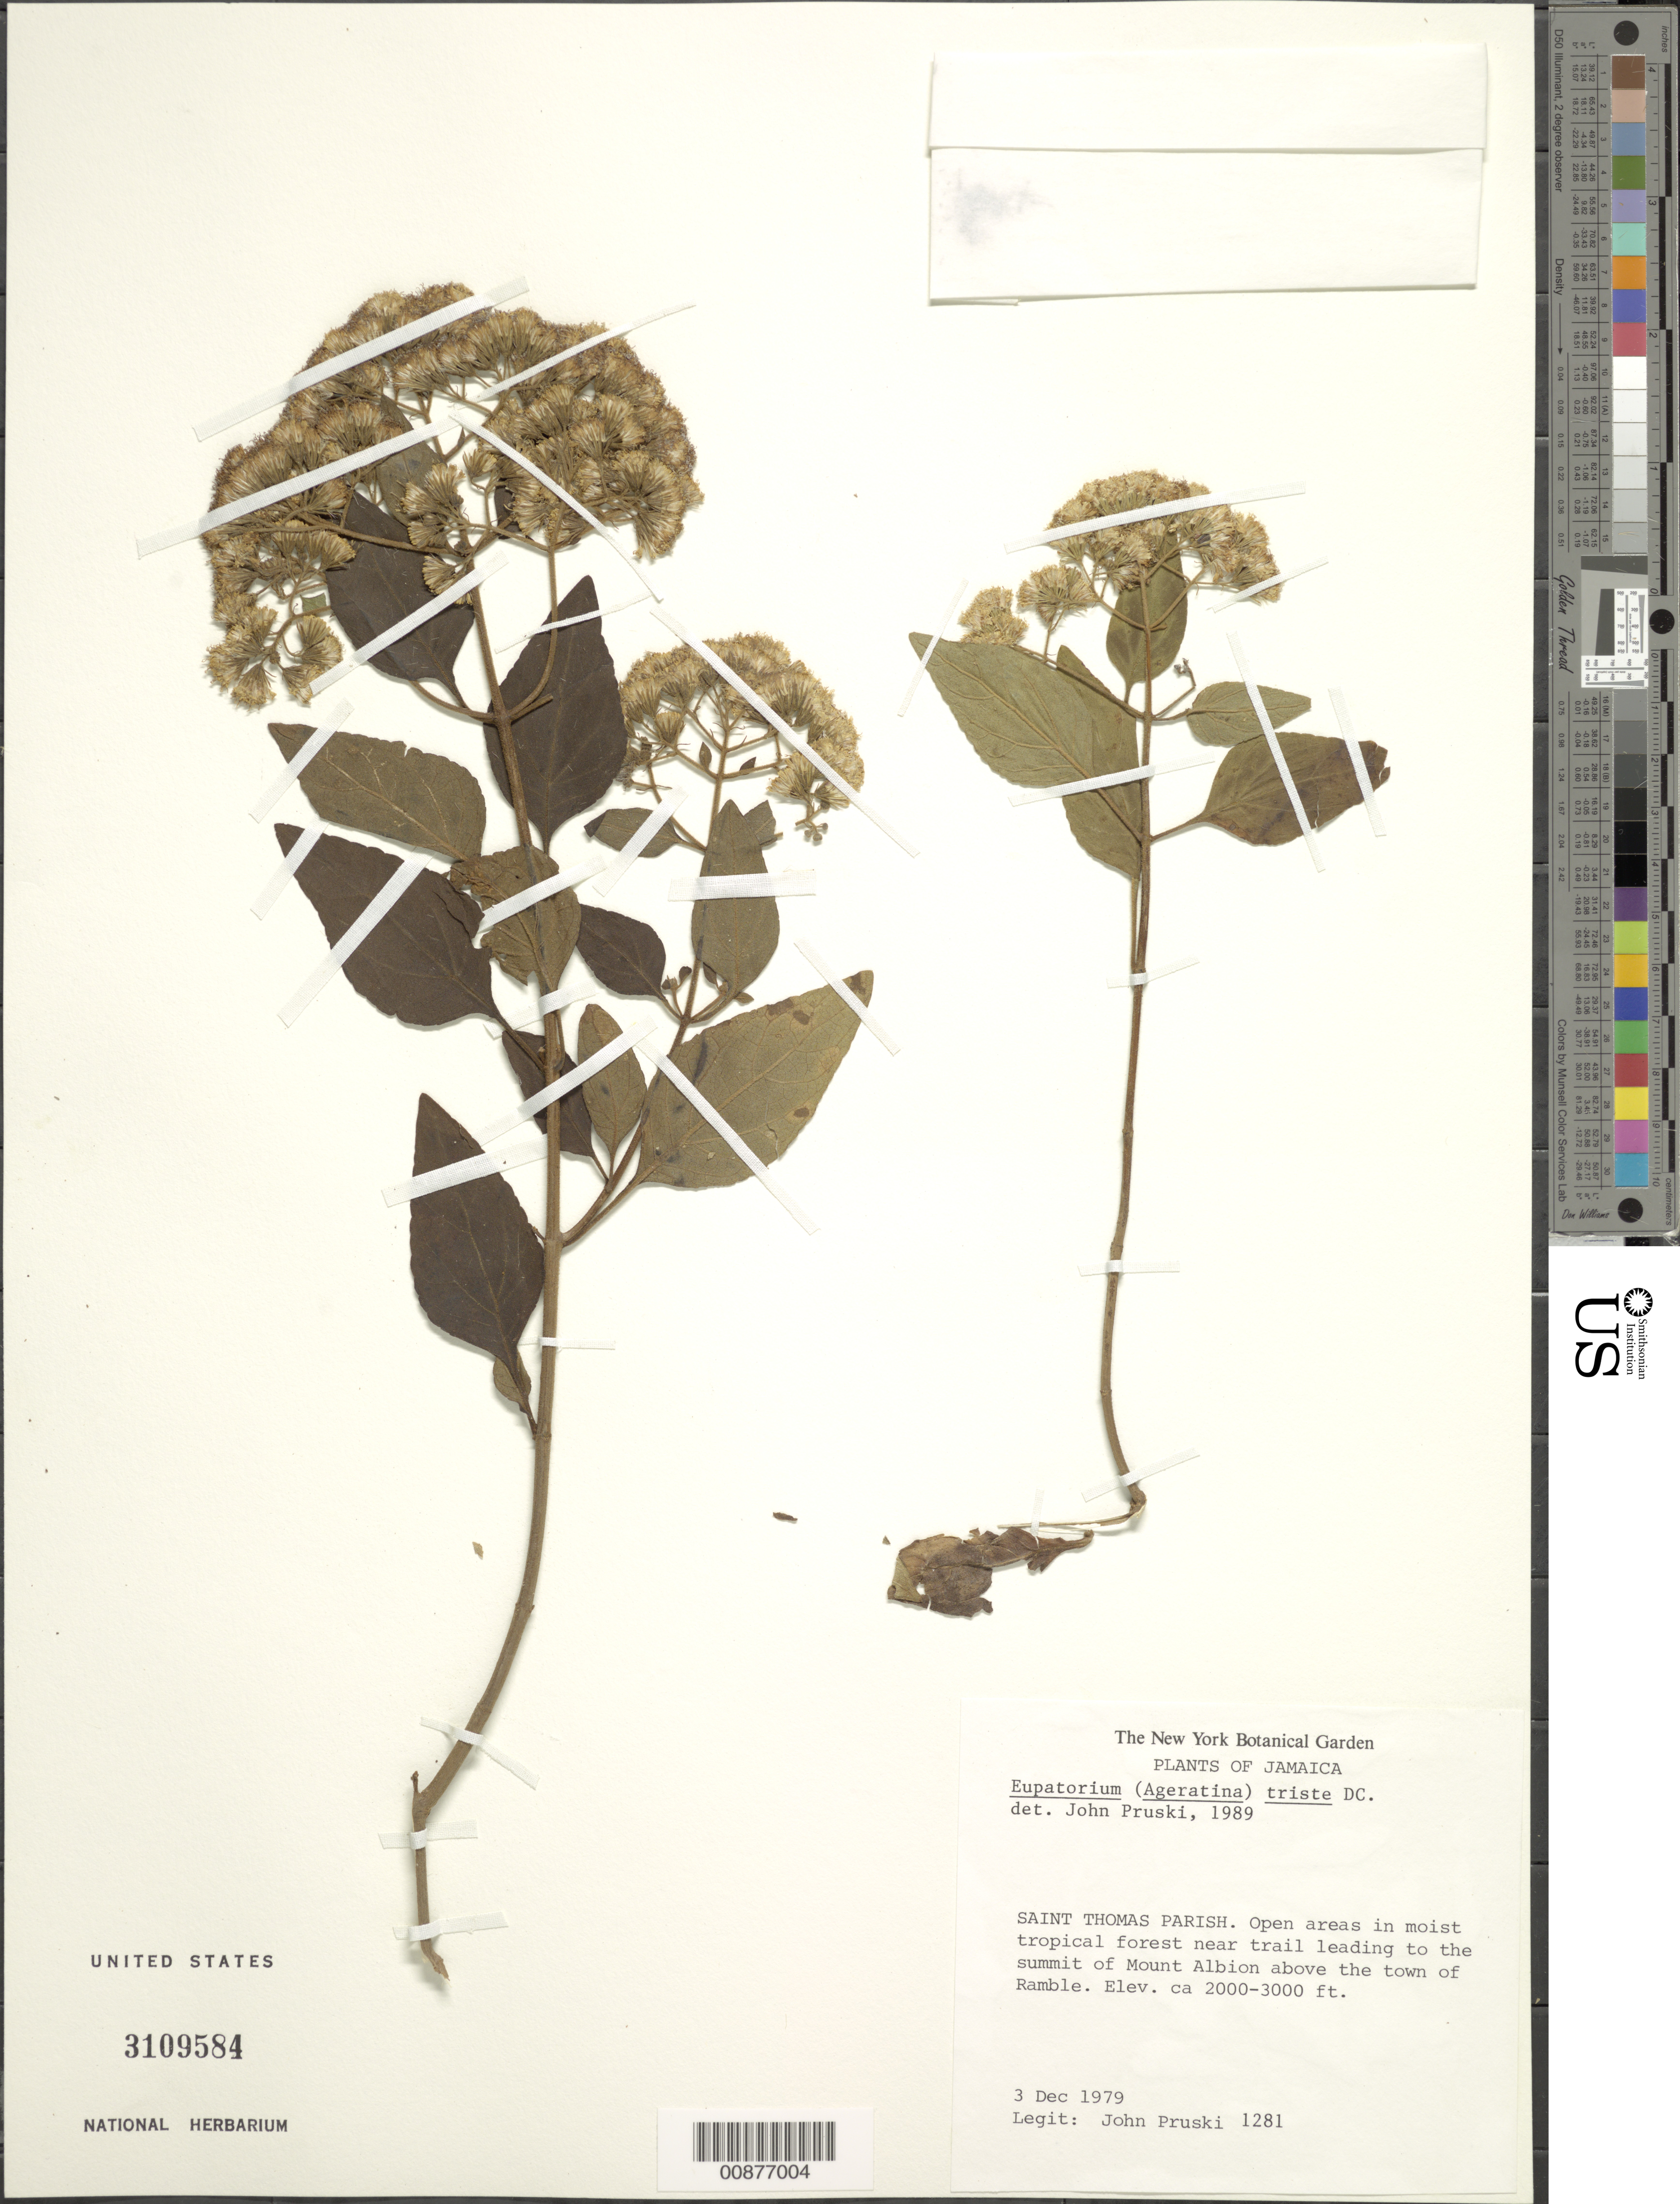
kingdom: Plantae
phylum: Tracheophyta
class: Magnoliopsida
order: Asterales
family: Asteraceae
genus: Ageratina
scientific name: Ageratina tristis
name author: (DC.) R.M. King & H. Rob.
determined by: Pruski, J. F.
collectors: J. F. Pruski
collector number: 1281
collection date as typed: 03 Dec 1979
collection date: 1979-12-03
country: Jamaica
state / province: Saint Thomas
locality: Trail leading to summit of mount Albion, above town of Ramble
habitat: Open areas in moist tropical forest, near trail leading to mountain summit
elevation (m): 610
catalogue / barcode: US 3109584